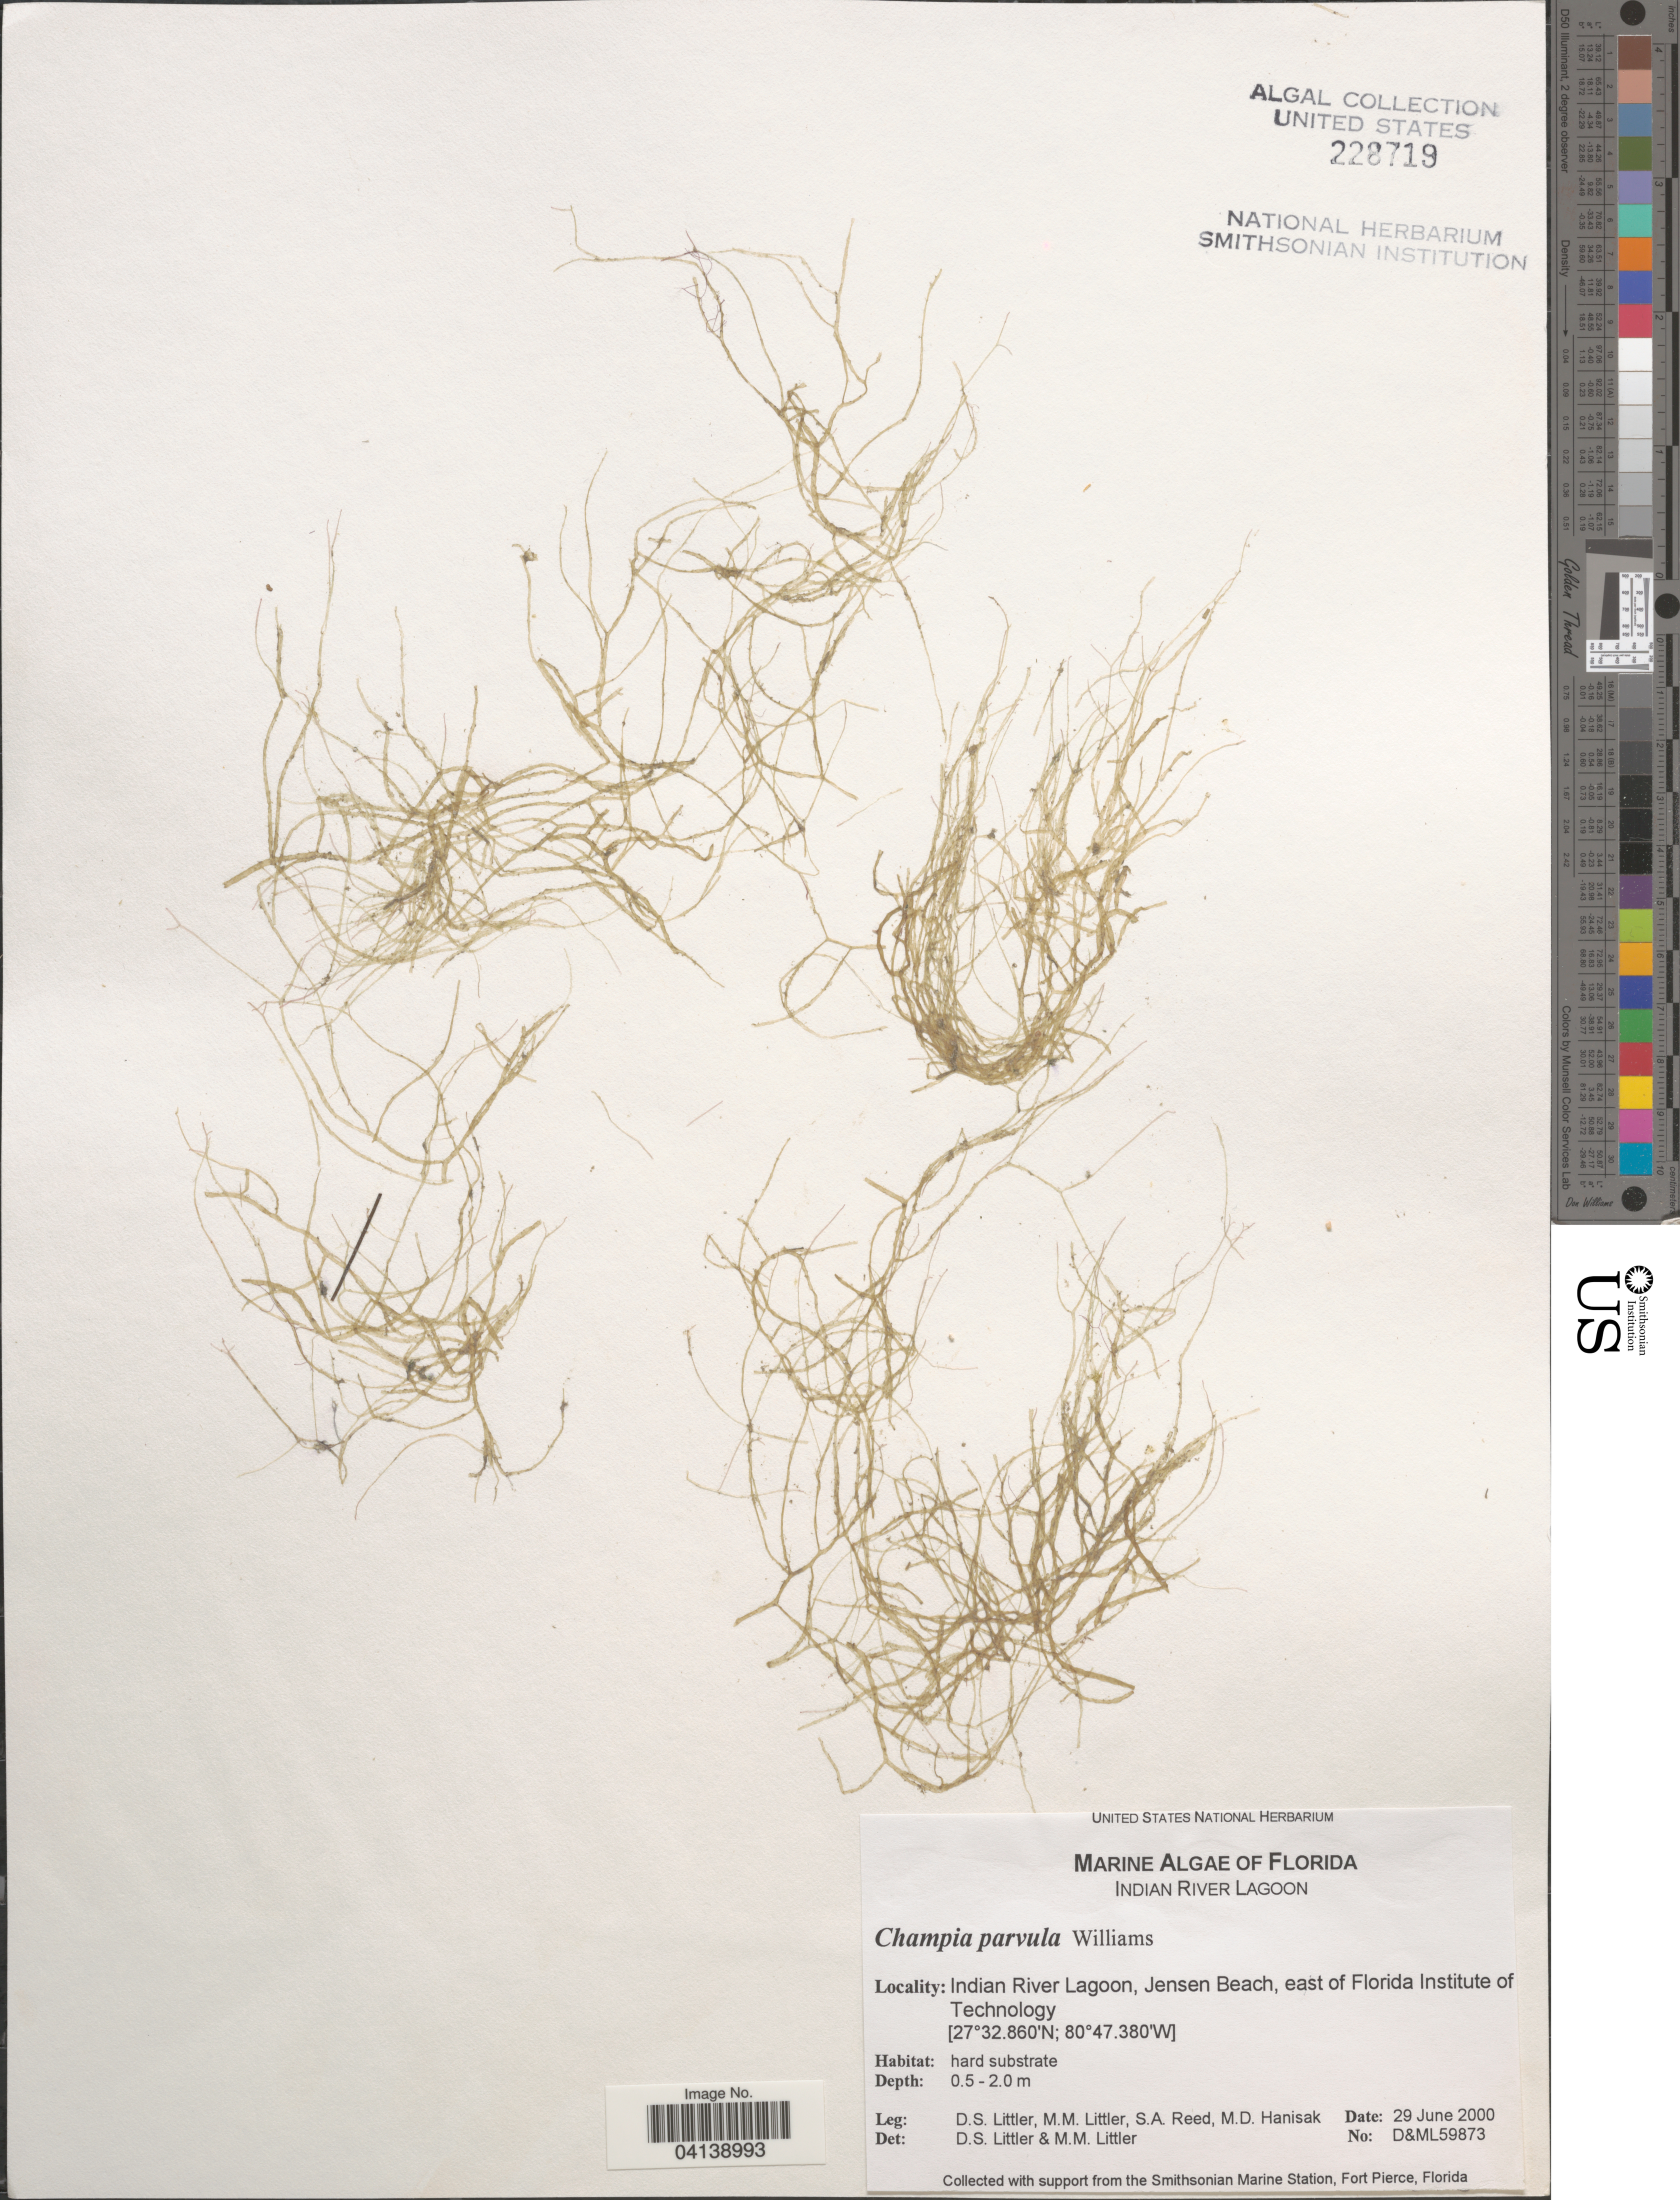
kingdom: Plantae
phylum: Rhodophyta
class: Florideophyceae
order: Rhodymeniales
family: Champiaceae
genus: Champia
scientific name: Champia parvula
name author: (C. Agardh) Harv.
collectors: D. S. Littler, S. Reed & M. Hanisak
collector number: D&ML59873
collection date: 2000-06-29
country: United States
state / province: Florida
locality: Indian River Lagoon, Jensen Beach, east of Florida Institute of Technology.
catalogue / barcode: US 228719